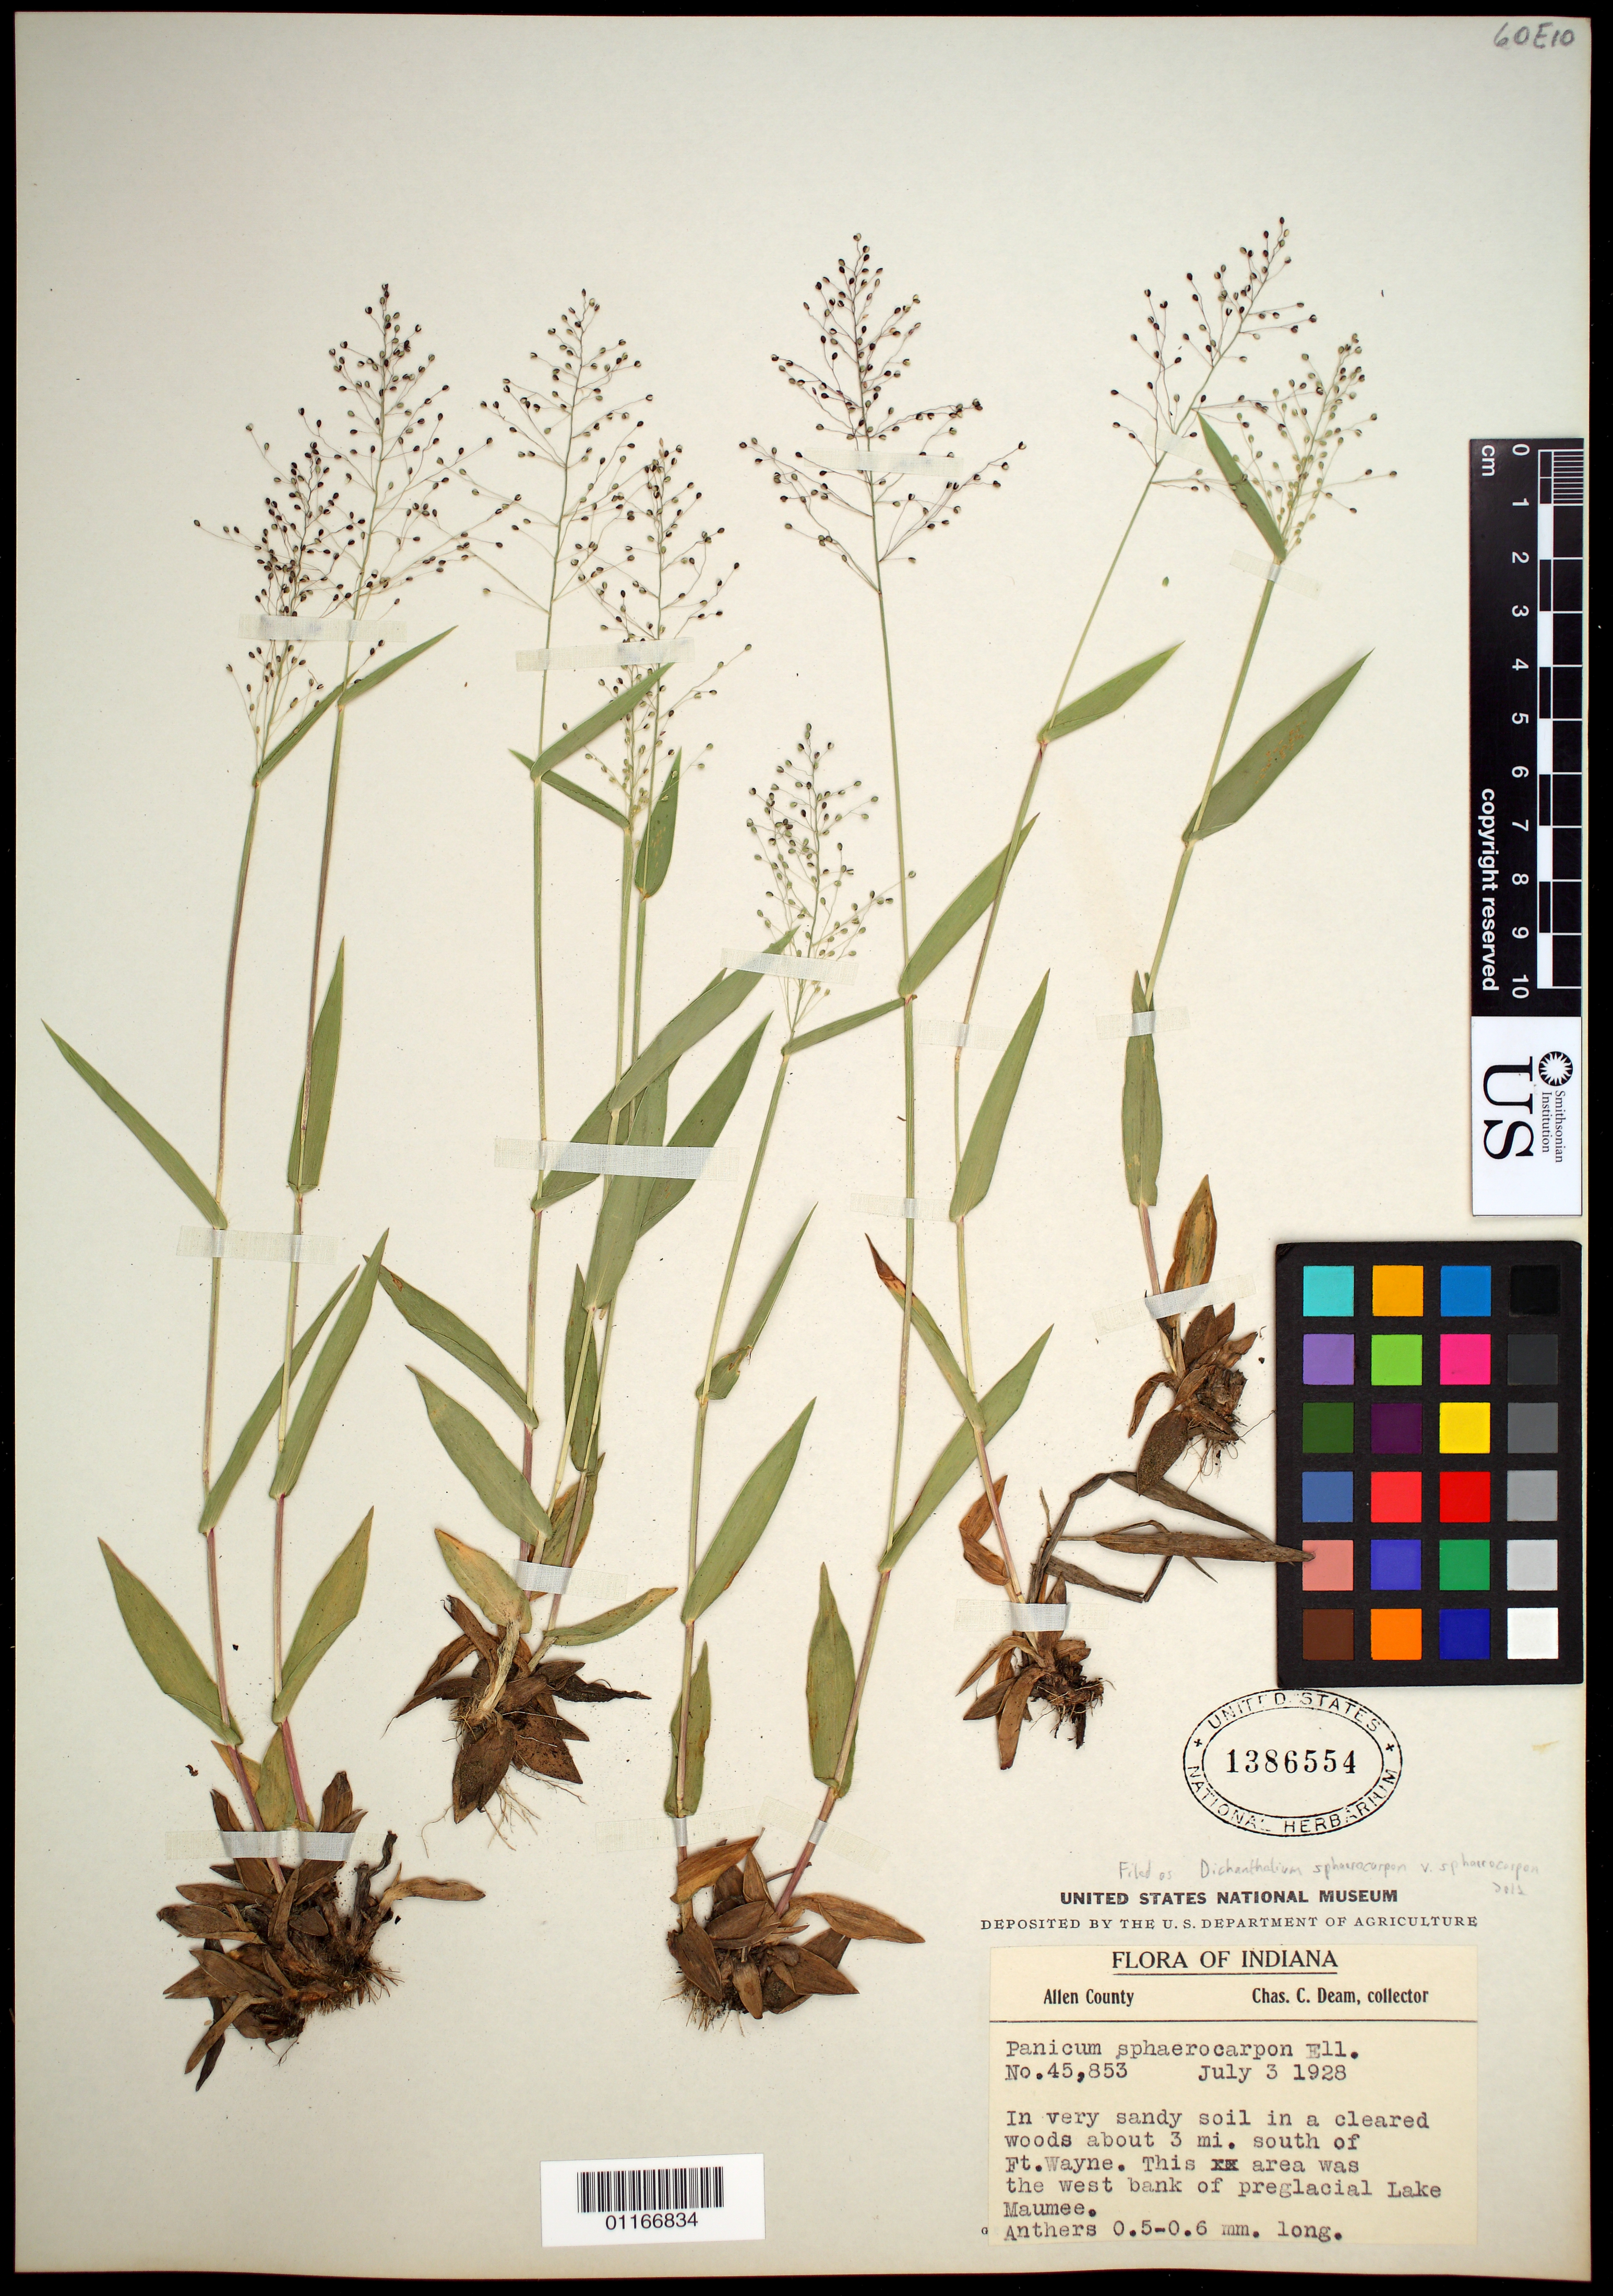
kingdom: Plantae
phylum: Tracheophyta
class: Liliopsida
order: Poales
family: Poaceae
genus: Dichanthelium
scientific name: Dichanthelium sphaerocarpon var. sphaerocarpon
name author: (Elliott) Gould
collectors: C. C. Deam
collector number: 45853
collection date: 1928-07-03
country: United States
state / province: Indiana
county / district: Allen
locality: About 3 miles south of Ft. Wayne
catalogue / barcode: US 1386554